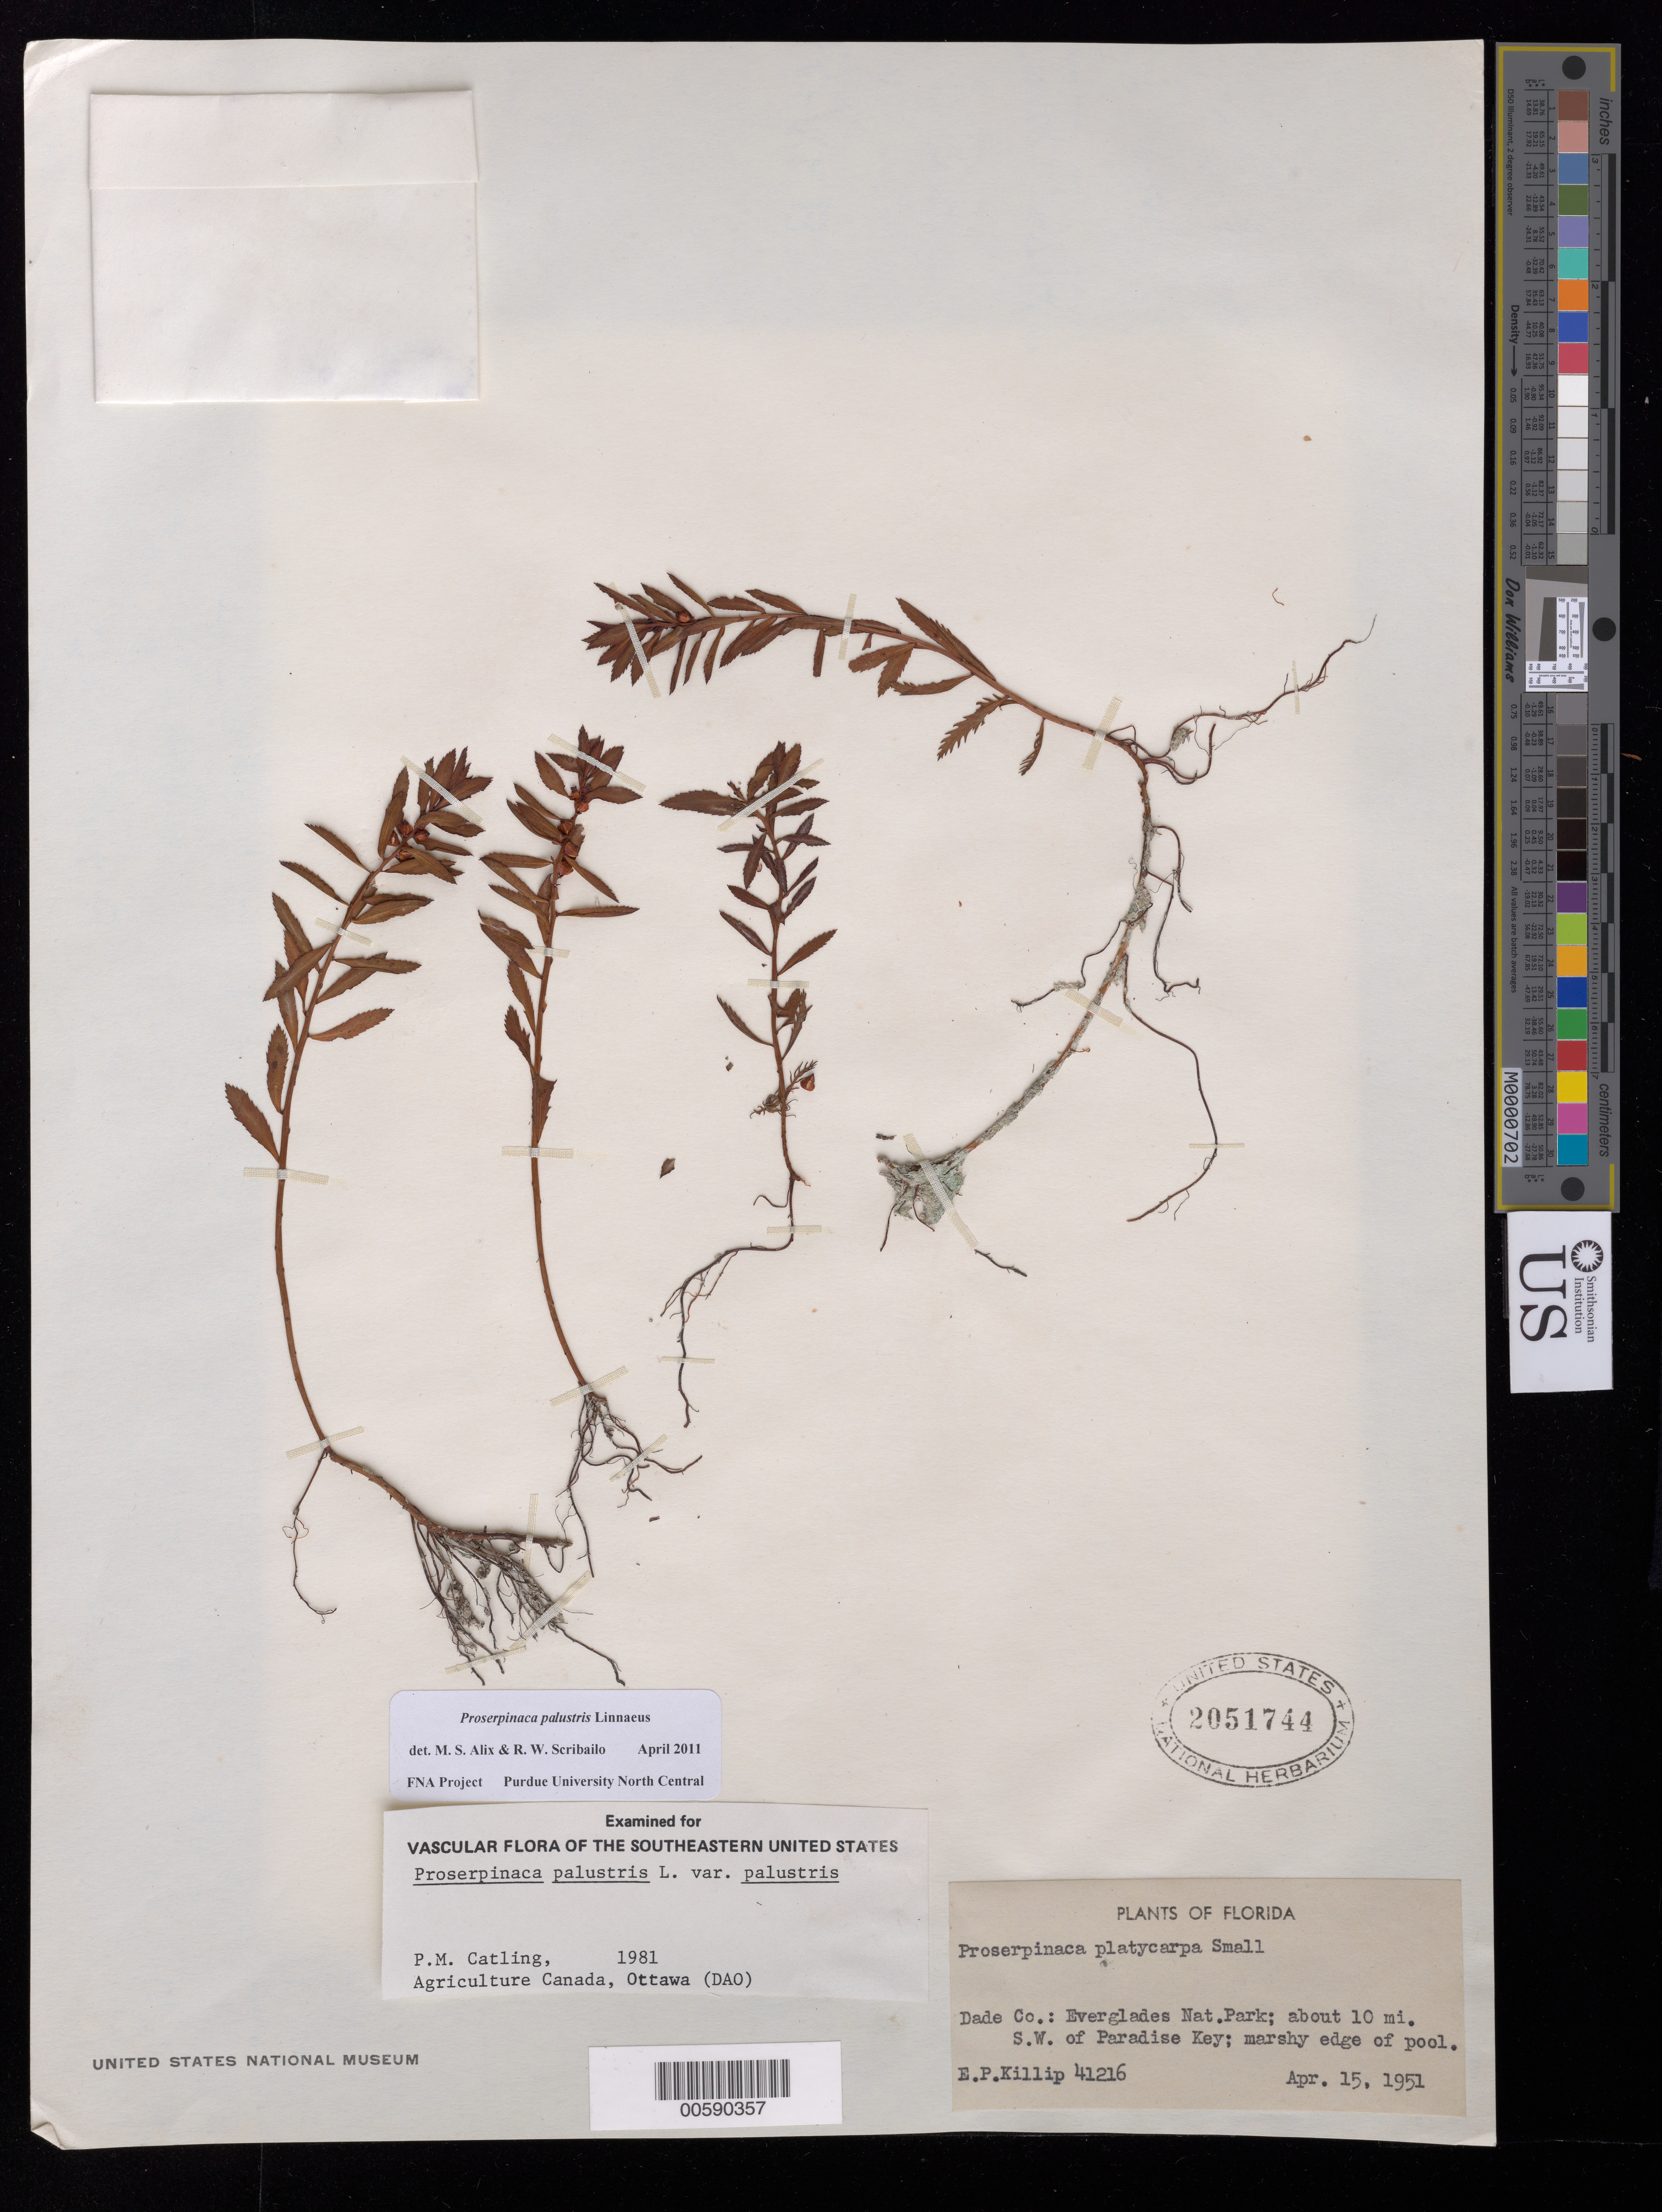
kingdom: Plantae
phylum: Tracheophyta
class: Magnoliopsida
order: Saxifragales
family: Haloragaceae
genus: Proserpinaca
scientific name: Proserpinaca palustris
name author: L.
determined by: Scribailo, R. W.; Alix, M. S.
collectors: E. P. Killip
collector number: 41216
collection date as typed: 15 Apr 1951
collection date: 1951-04-15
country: United States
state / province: Florida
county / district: Dade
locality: Everglades National Park, SW of Paradise Key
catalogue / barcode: US 2051744